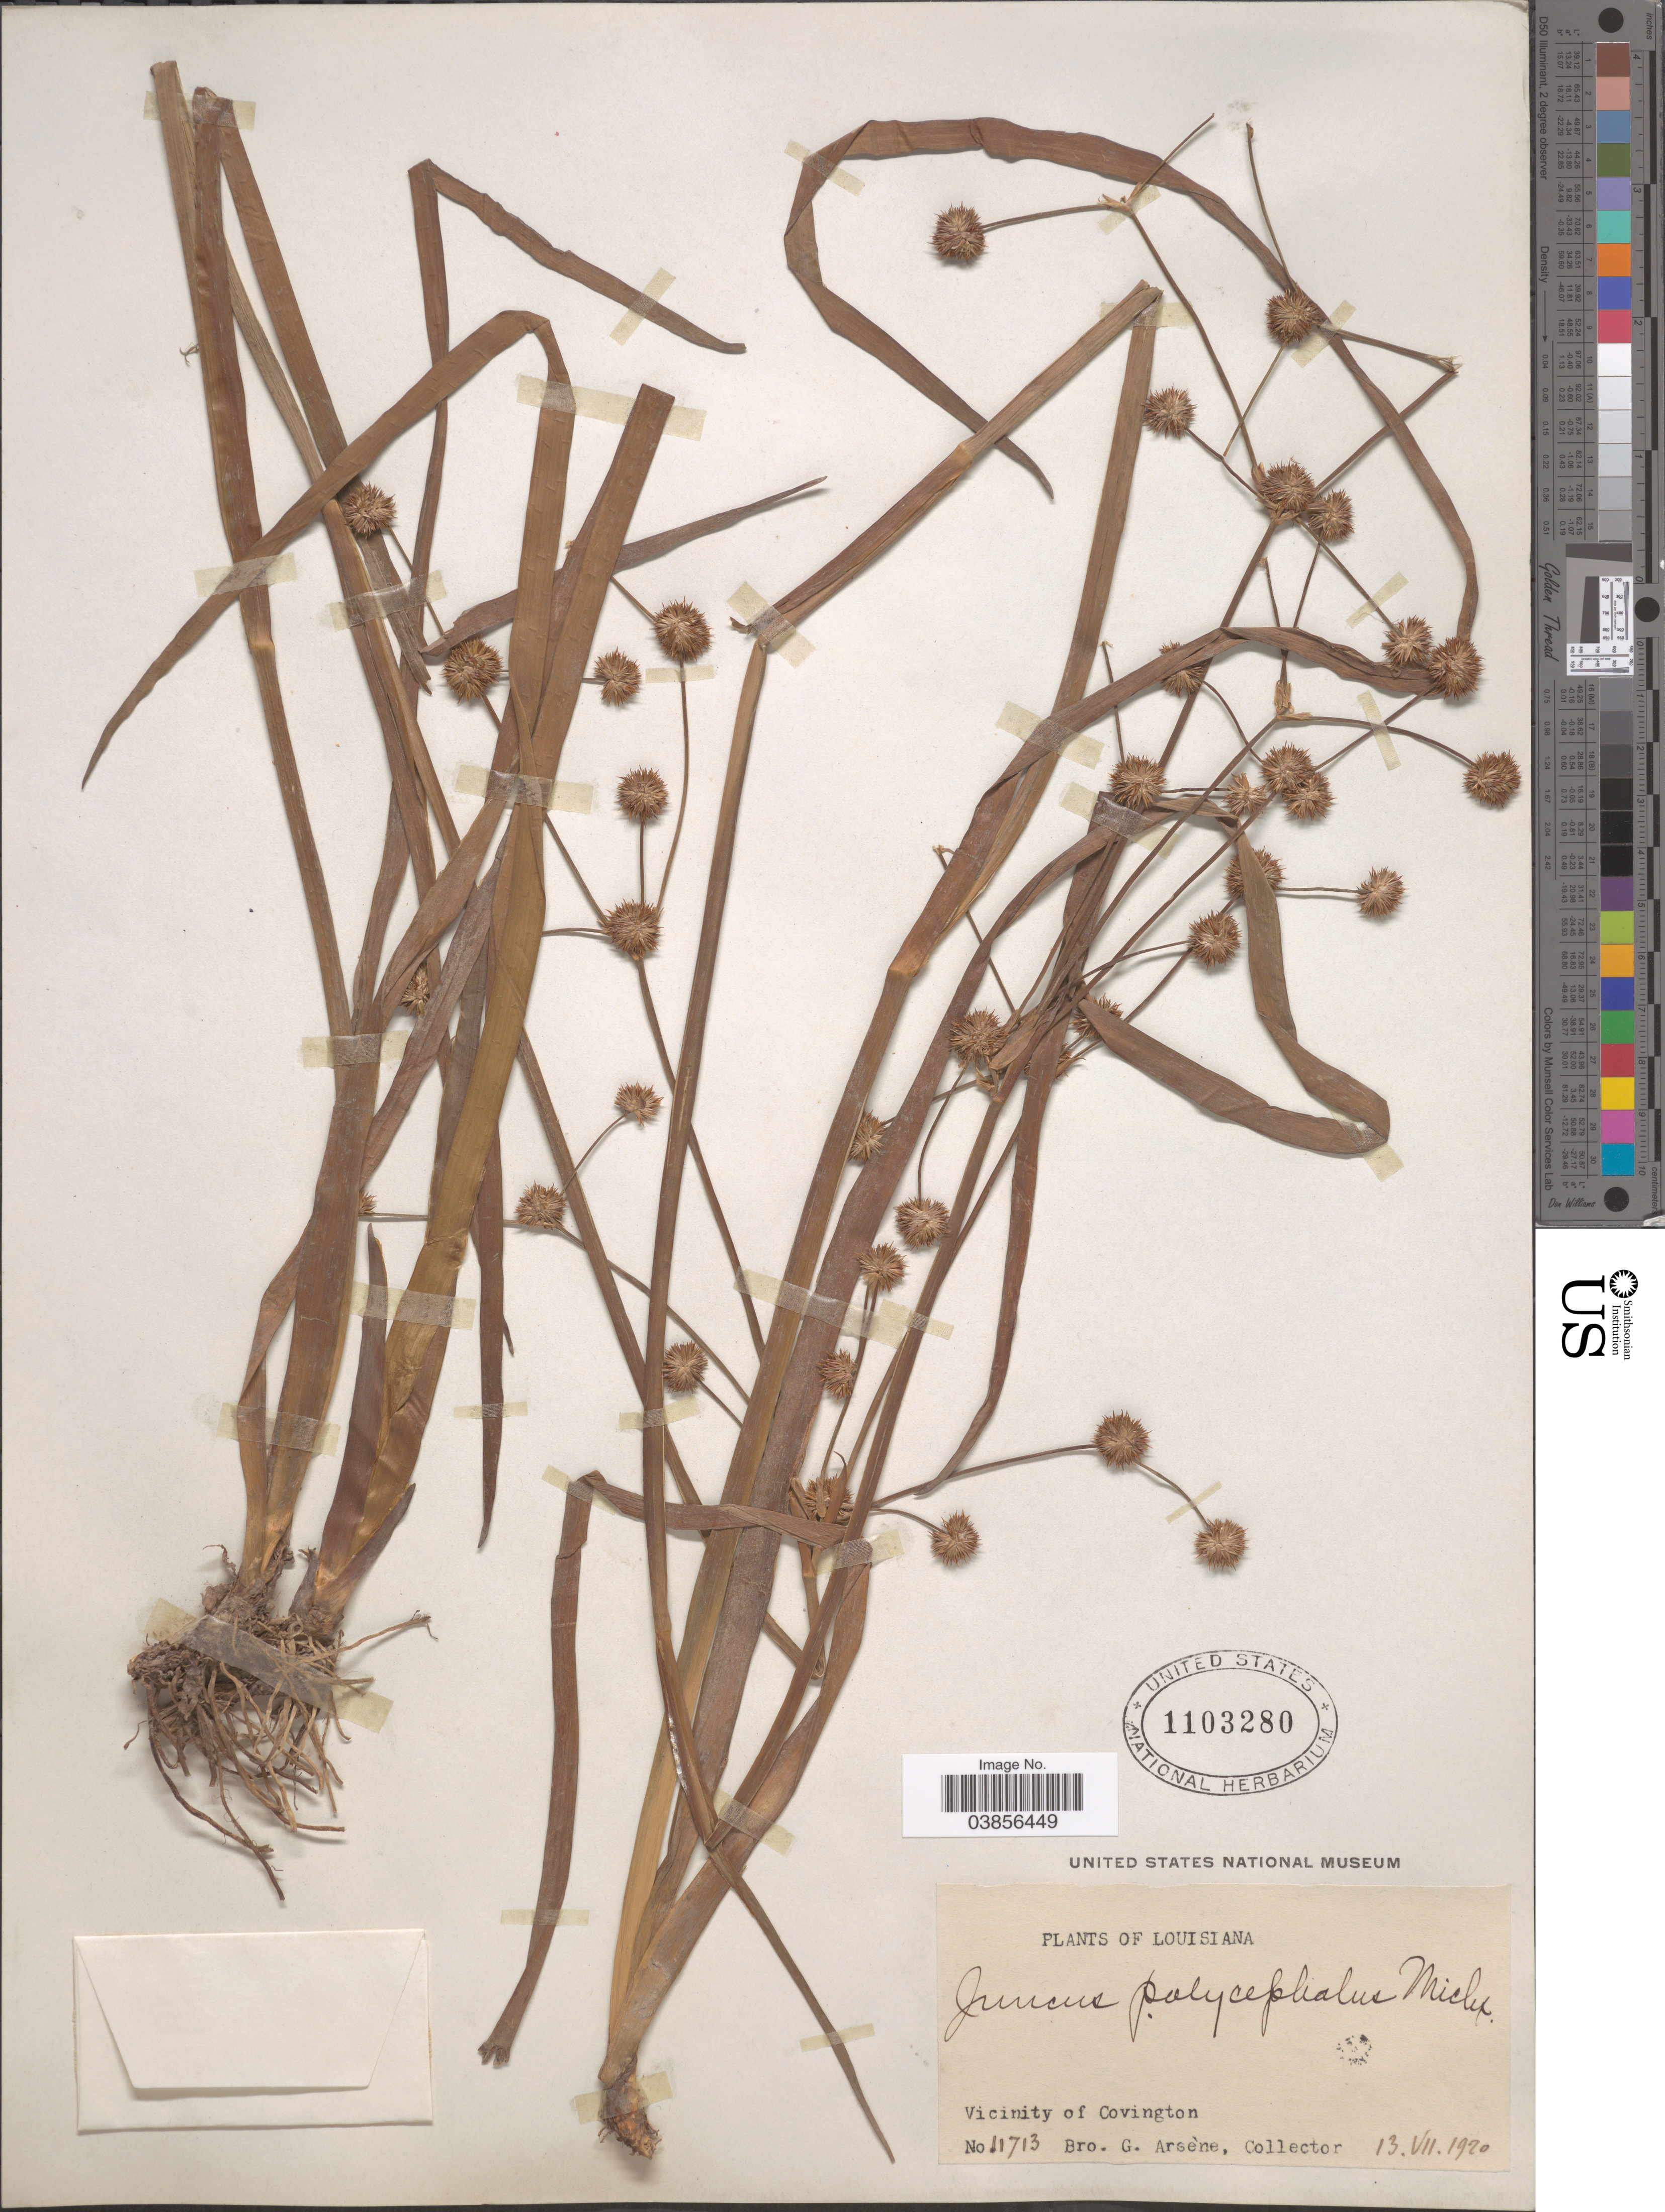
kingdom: Plantae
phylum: Tracheophyta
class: Liliopsida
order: Poales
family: Juncaceae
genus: Juncus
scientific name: Juncus polycephalus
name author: Michx.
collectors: Bro. G. Arsène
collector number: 11713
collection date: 1920-07-13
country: United States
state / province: Louisiana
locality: Vicinity of Covington.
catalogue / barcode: US 1103280